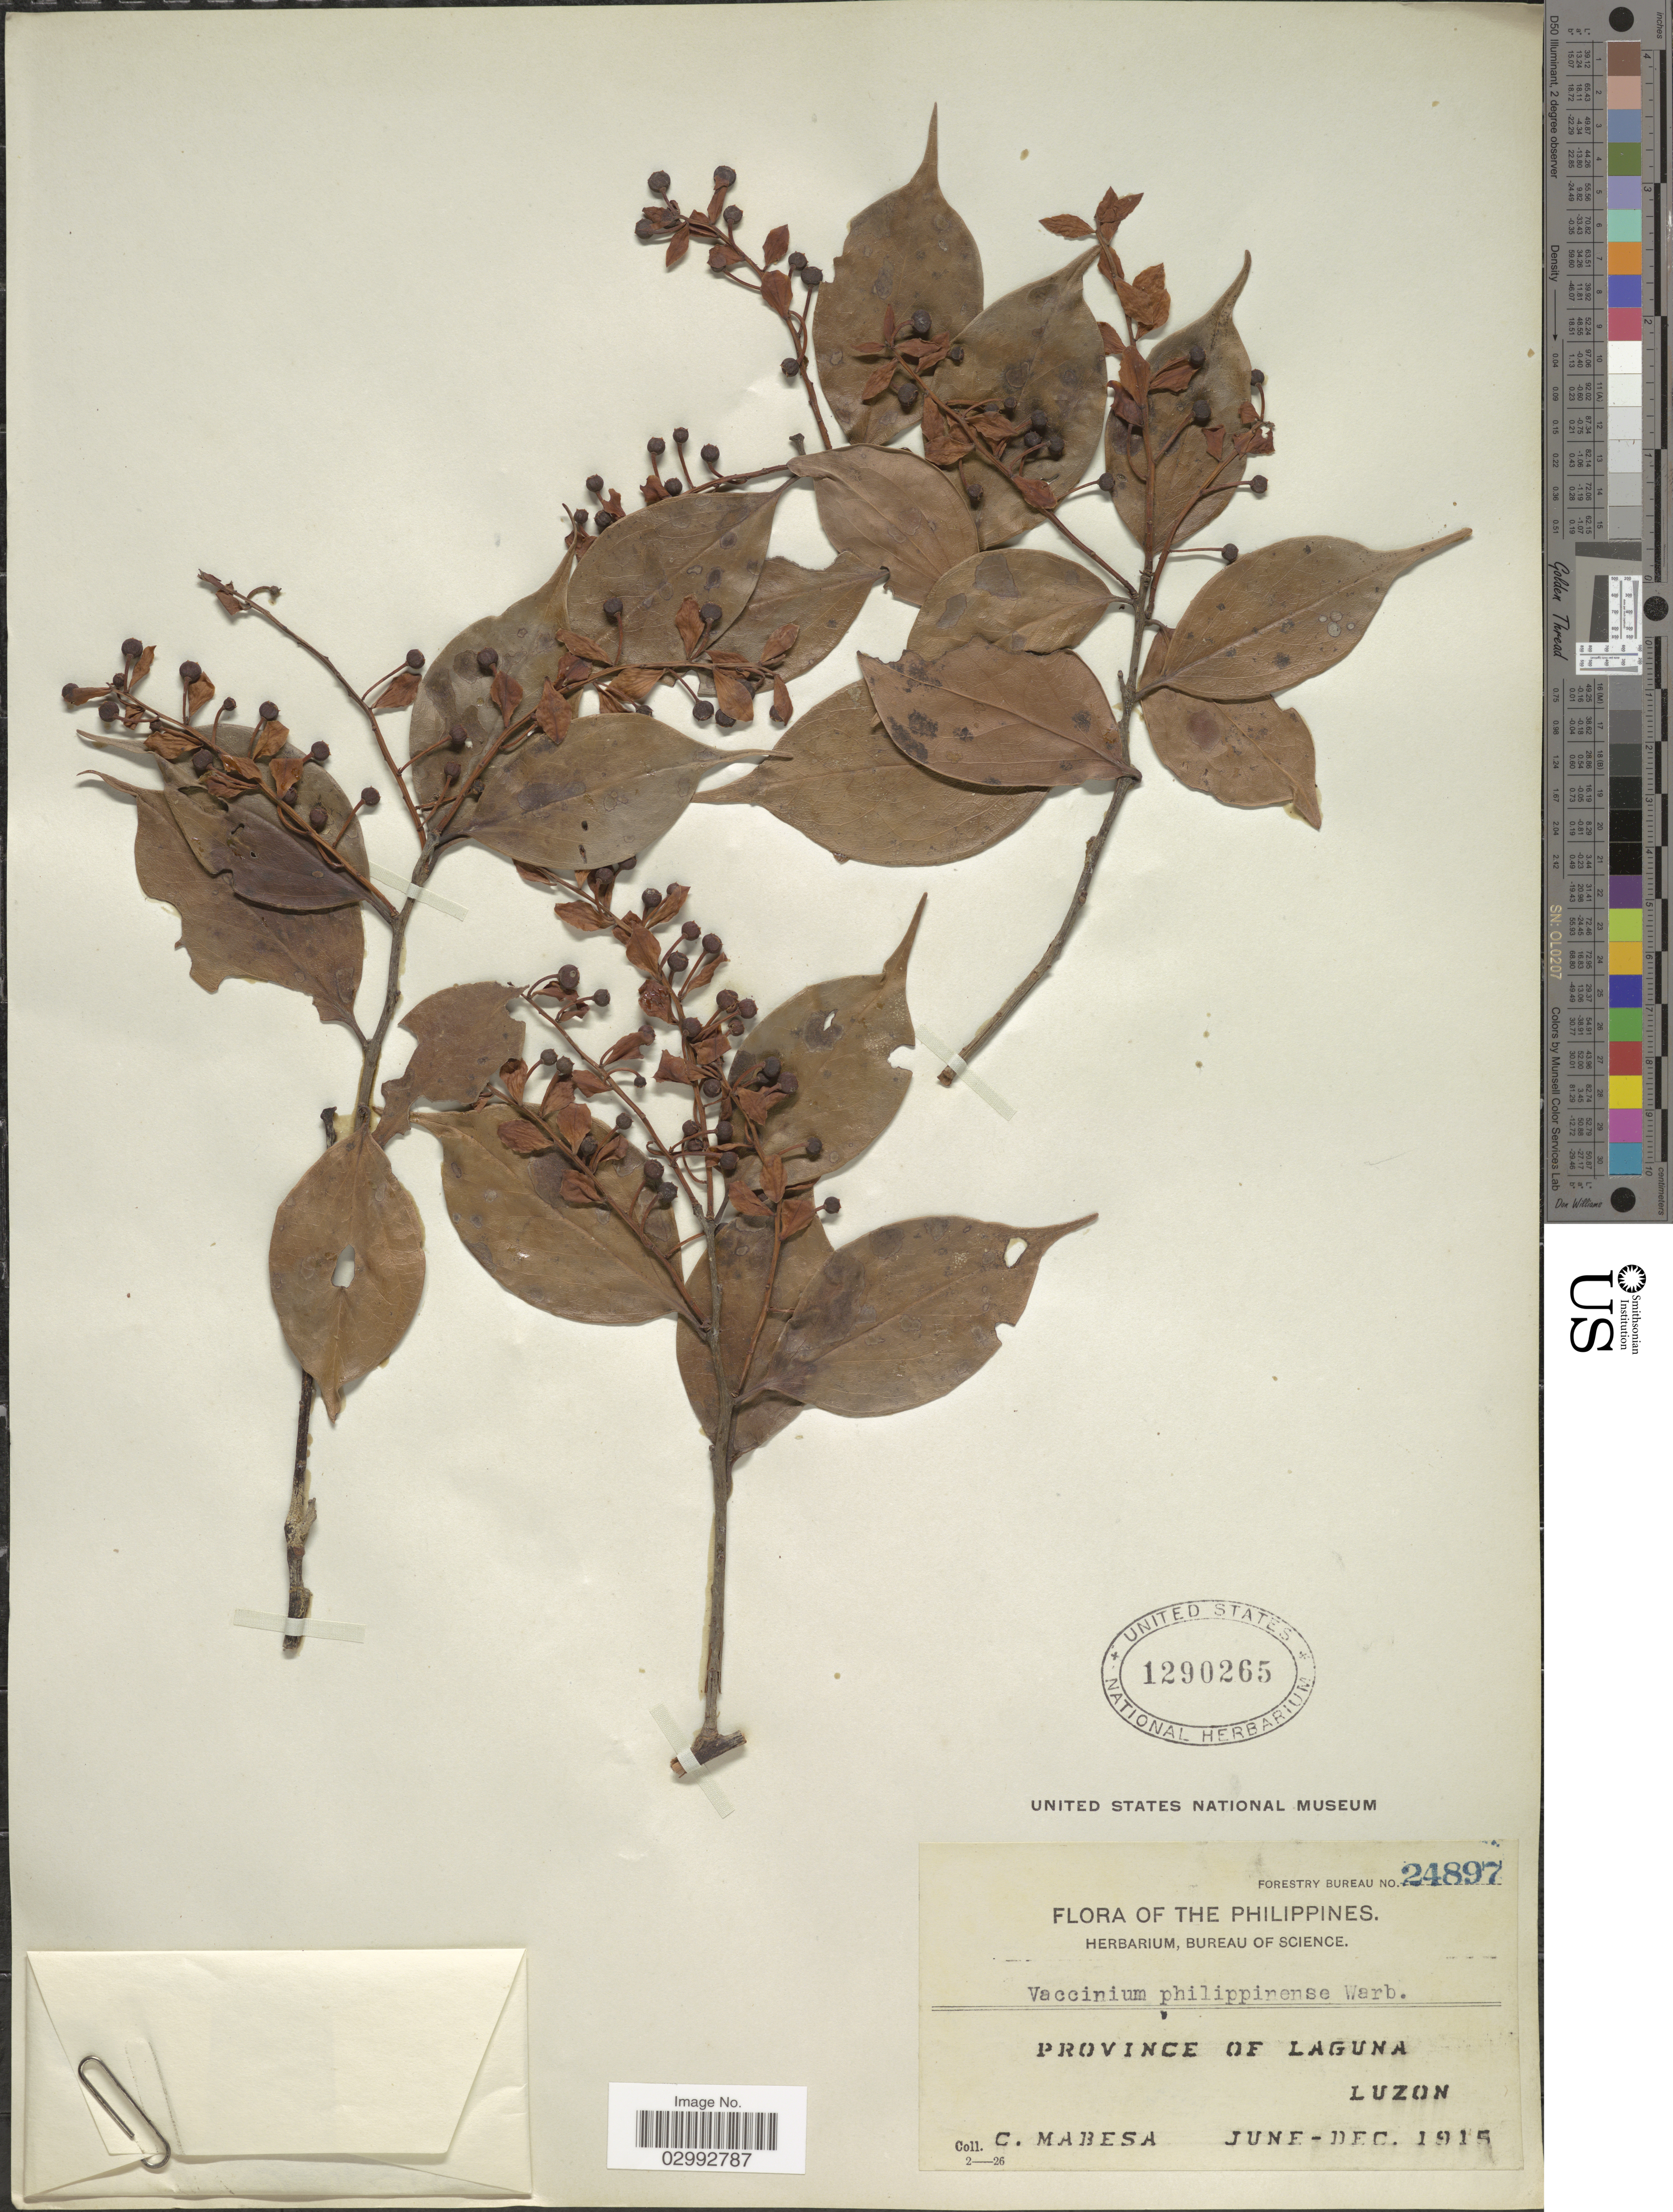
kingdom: Plantae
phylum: Tracheophyta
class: Magnoliopsida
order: Ericales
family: Ericaceae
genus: Vaccinium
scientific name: Vaccinium philippinense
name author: Warb.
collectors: C. Mabesa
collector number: Forestry Bureau 24897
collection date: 1915-06/1915-12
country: Philippines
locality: Province of Laguna, Luzon.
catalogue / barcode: US 1290265